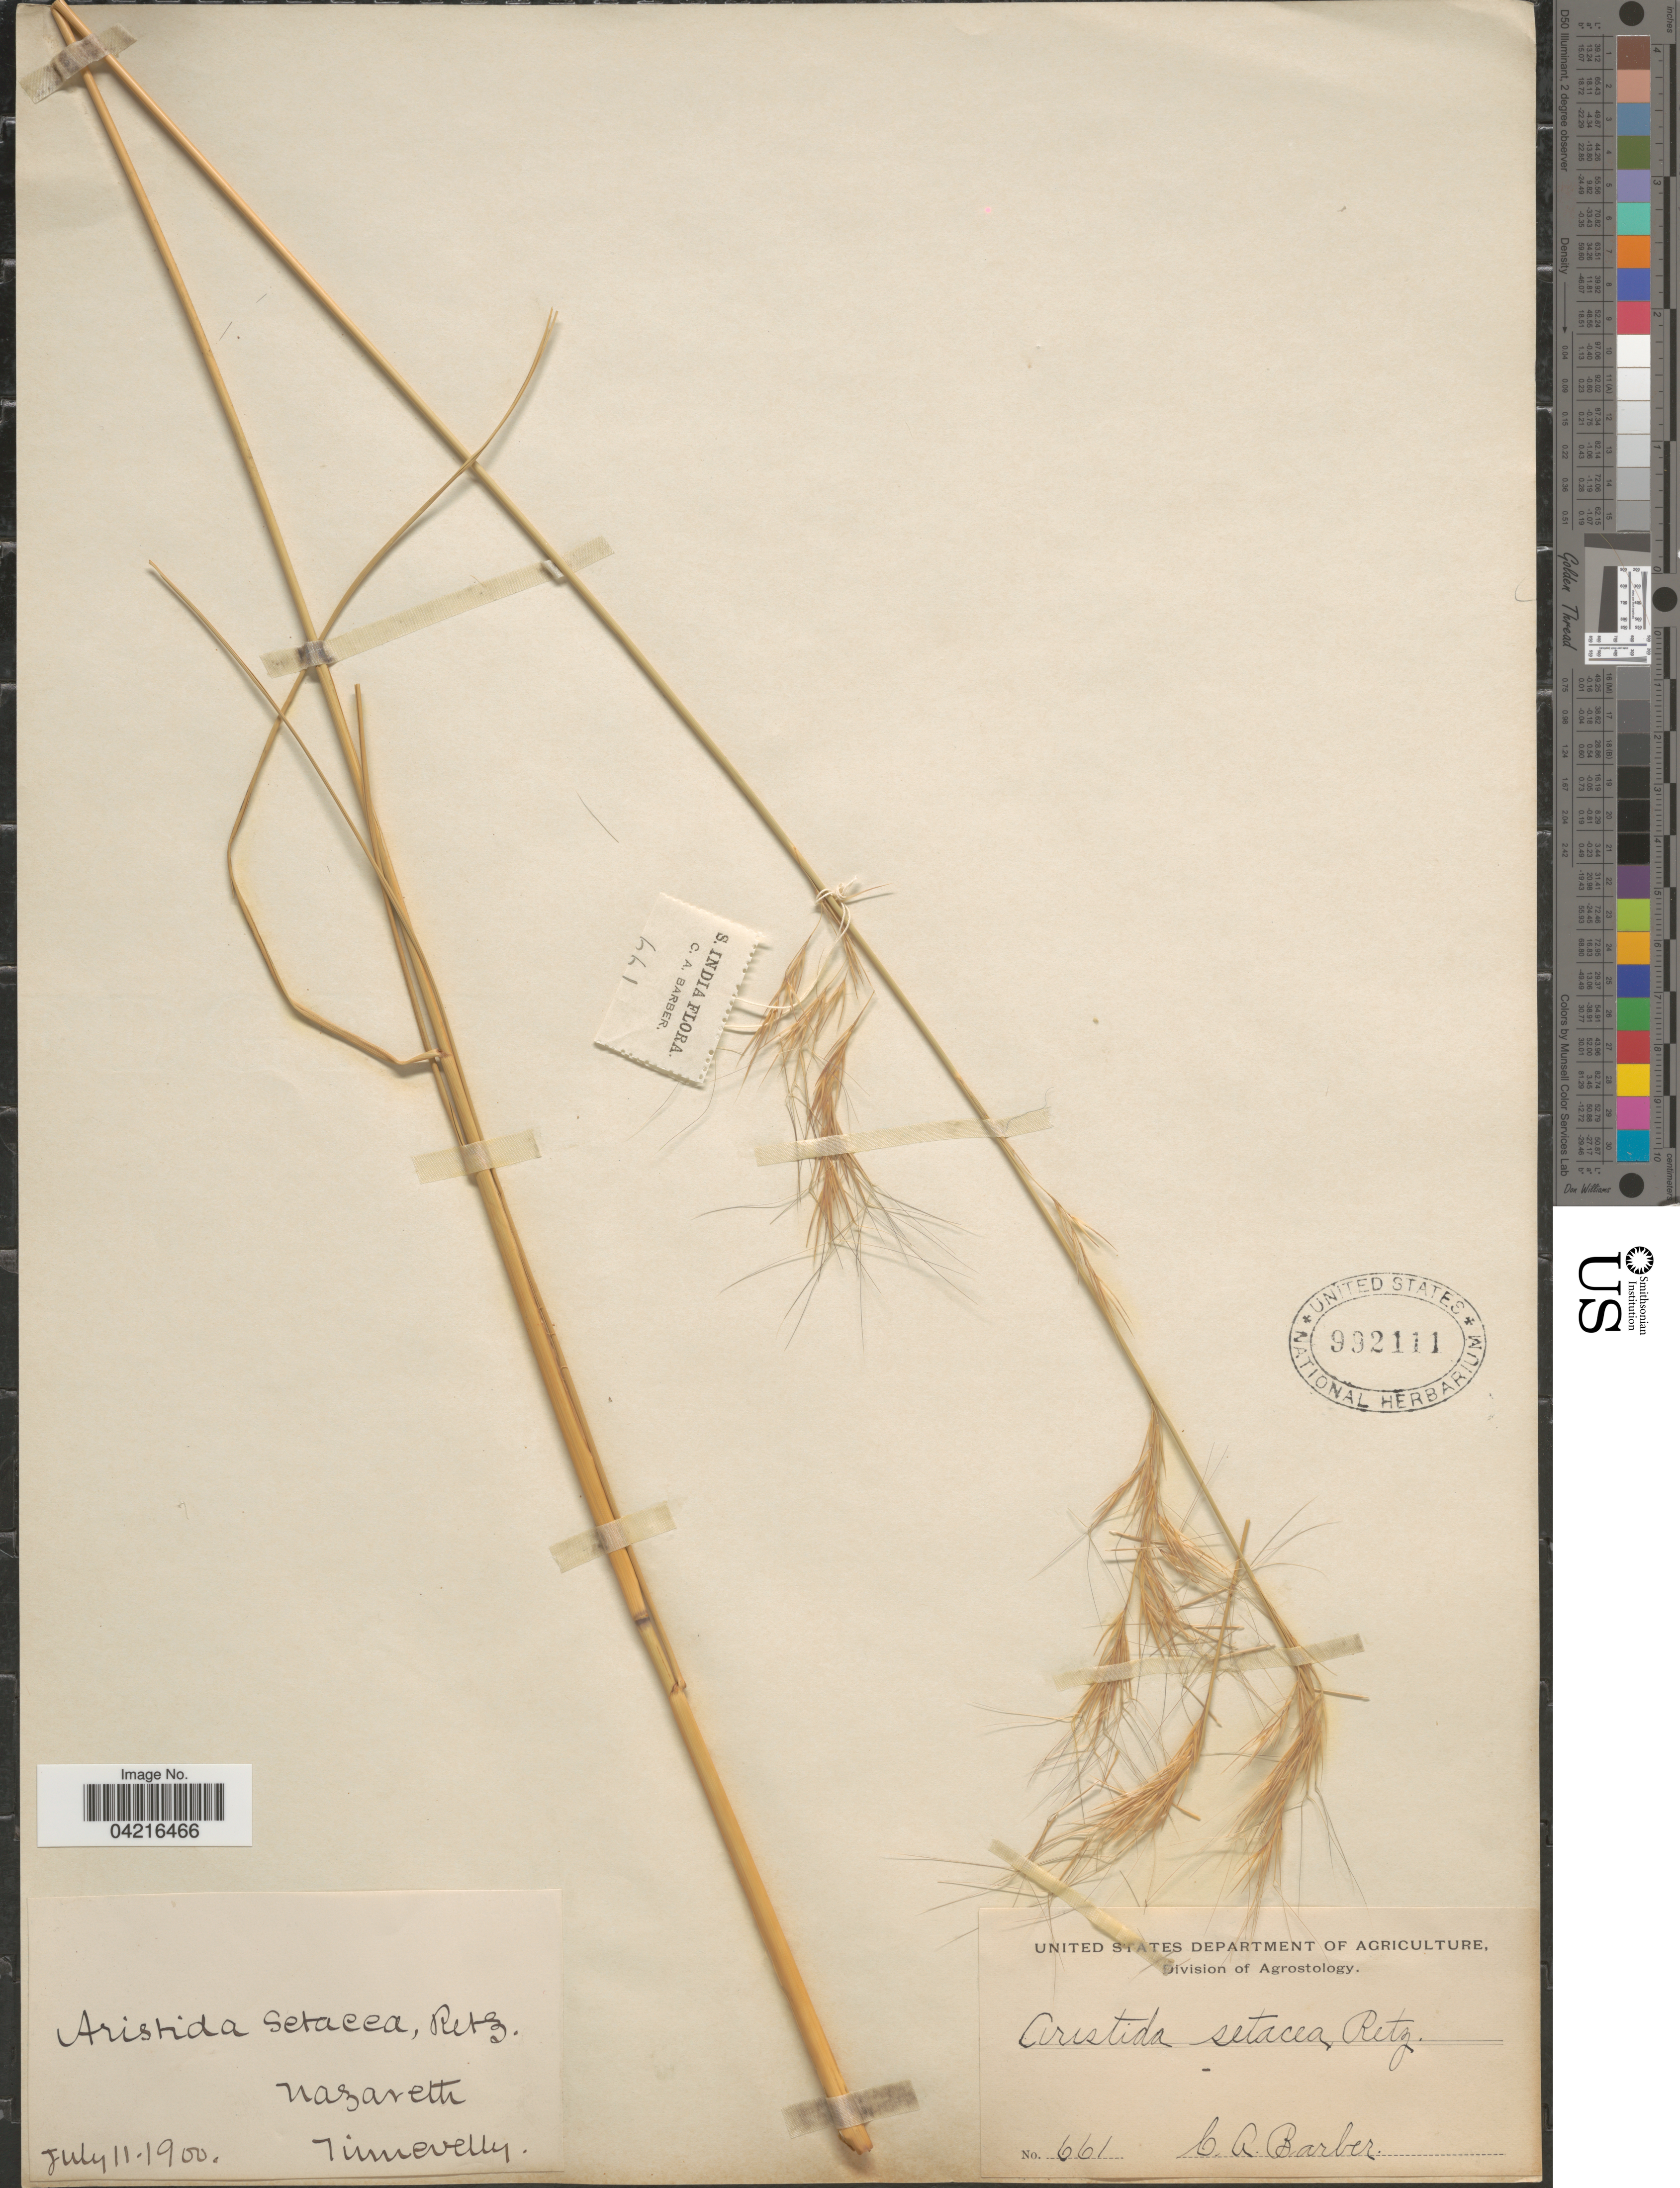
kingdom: Plantae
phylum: Tracheophyta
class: Liliopsida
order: Poales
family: Poaceae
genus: Aristida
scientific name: Aristida setacea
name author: Retz.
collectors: C. Barber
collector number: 661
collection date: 1900-07-11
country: India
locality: Nazarett. Tinnevelly.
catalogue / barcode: US 992111